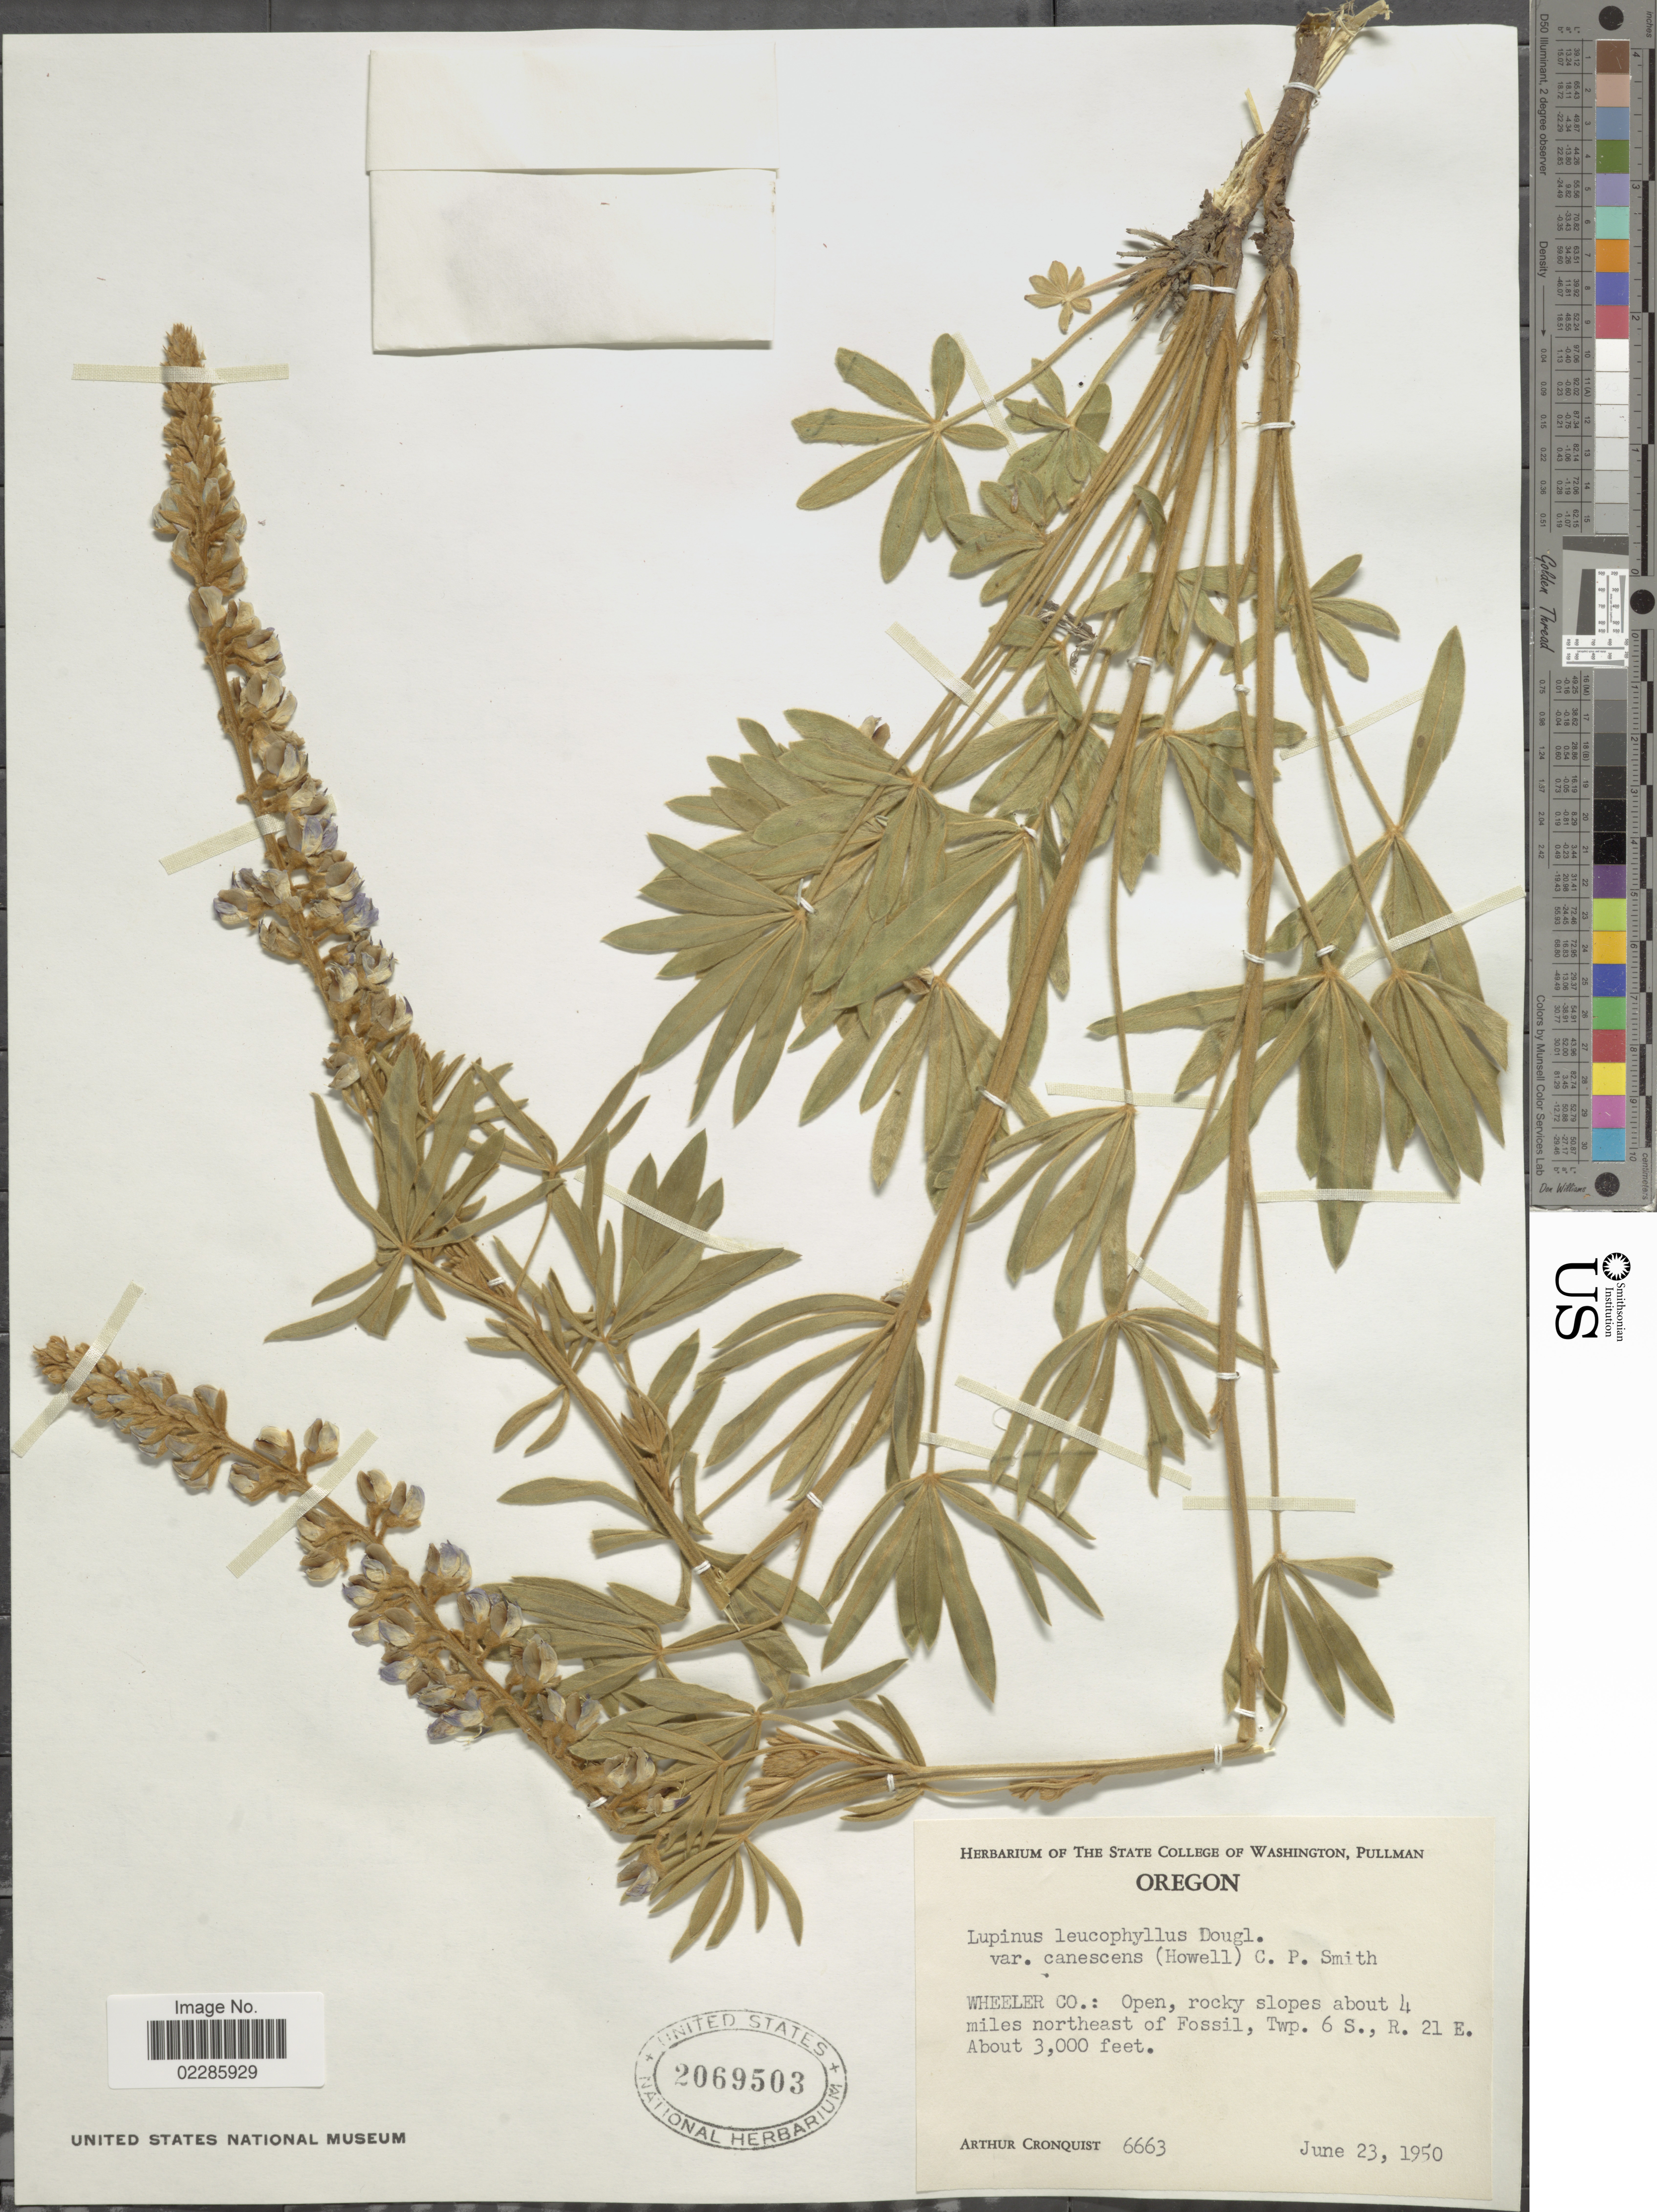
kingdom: Plantae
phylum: Tracheophyta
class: Magnoliopsida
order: Fabales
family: Fabaceae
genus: Lupinus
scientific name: Lupinus leucophyllus var. canescens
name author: (Howell) C.P. Sm.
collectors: A. J. Cronquist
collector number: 6663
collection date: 1950-06-23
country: United States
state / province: Oregon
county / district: Wheeler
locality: Wheeler Co: Open, rocky slopes about 4 miles northeast of Fossil, Twp. 6 S., R. 21 E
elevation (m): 914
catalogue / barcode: US 2069503